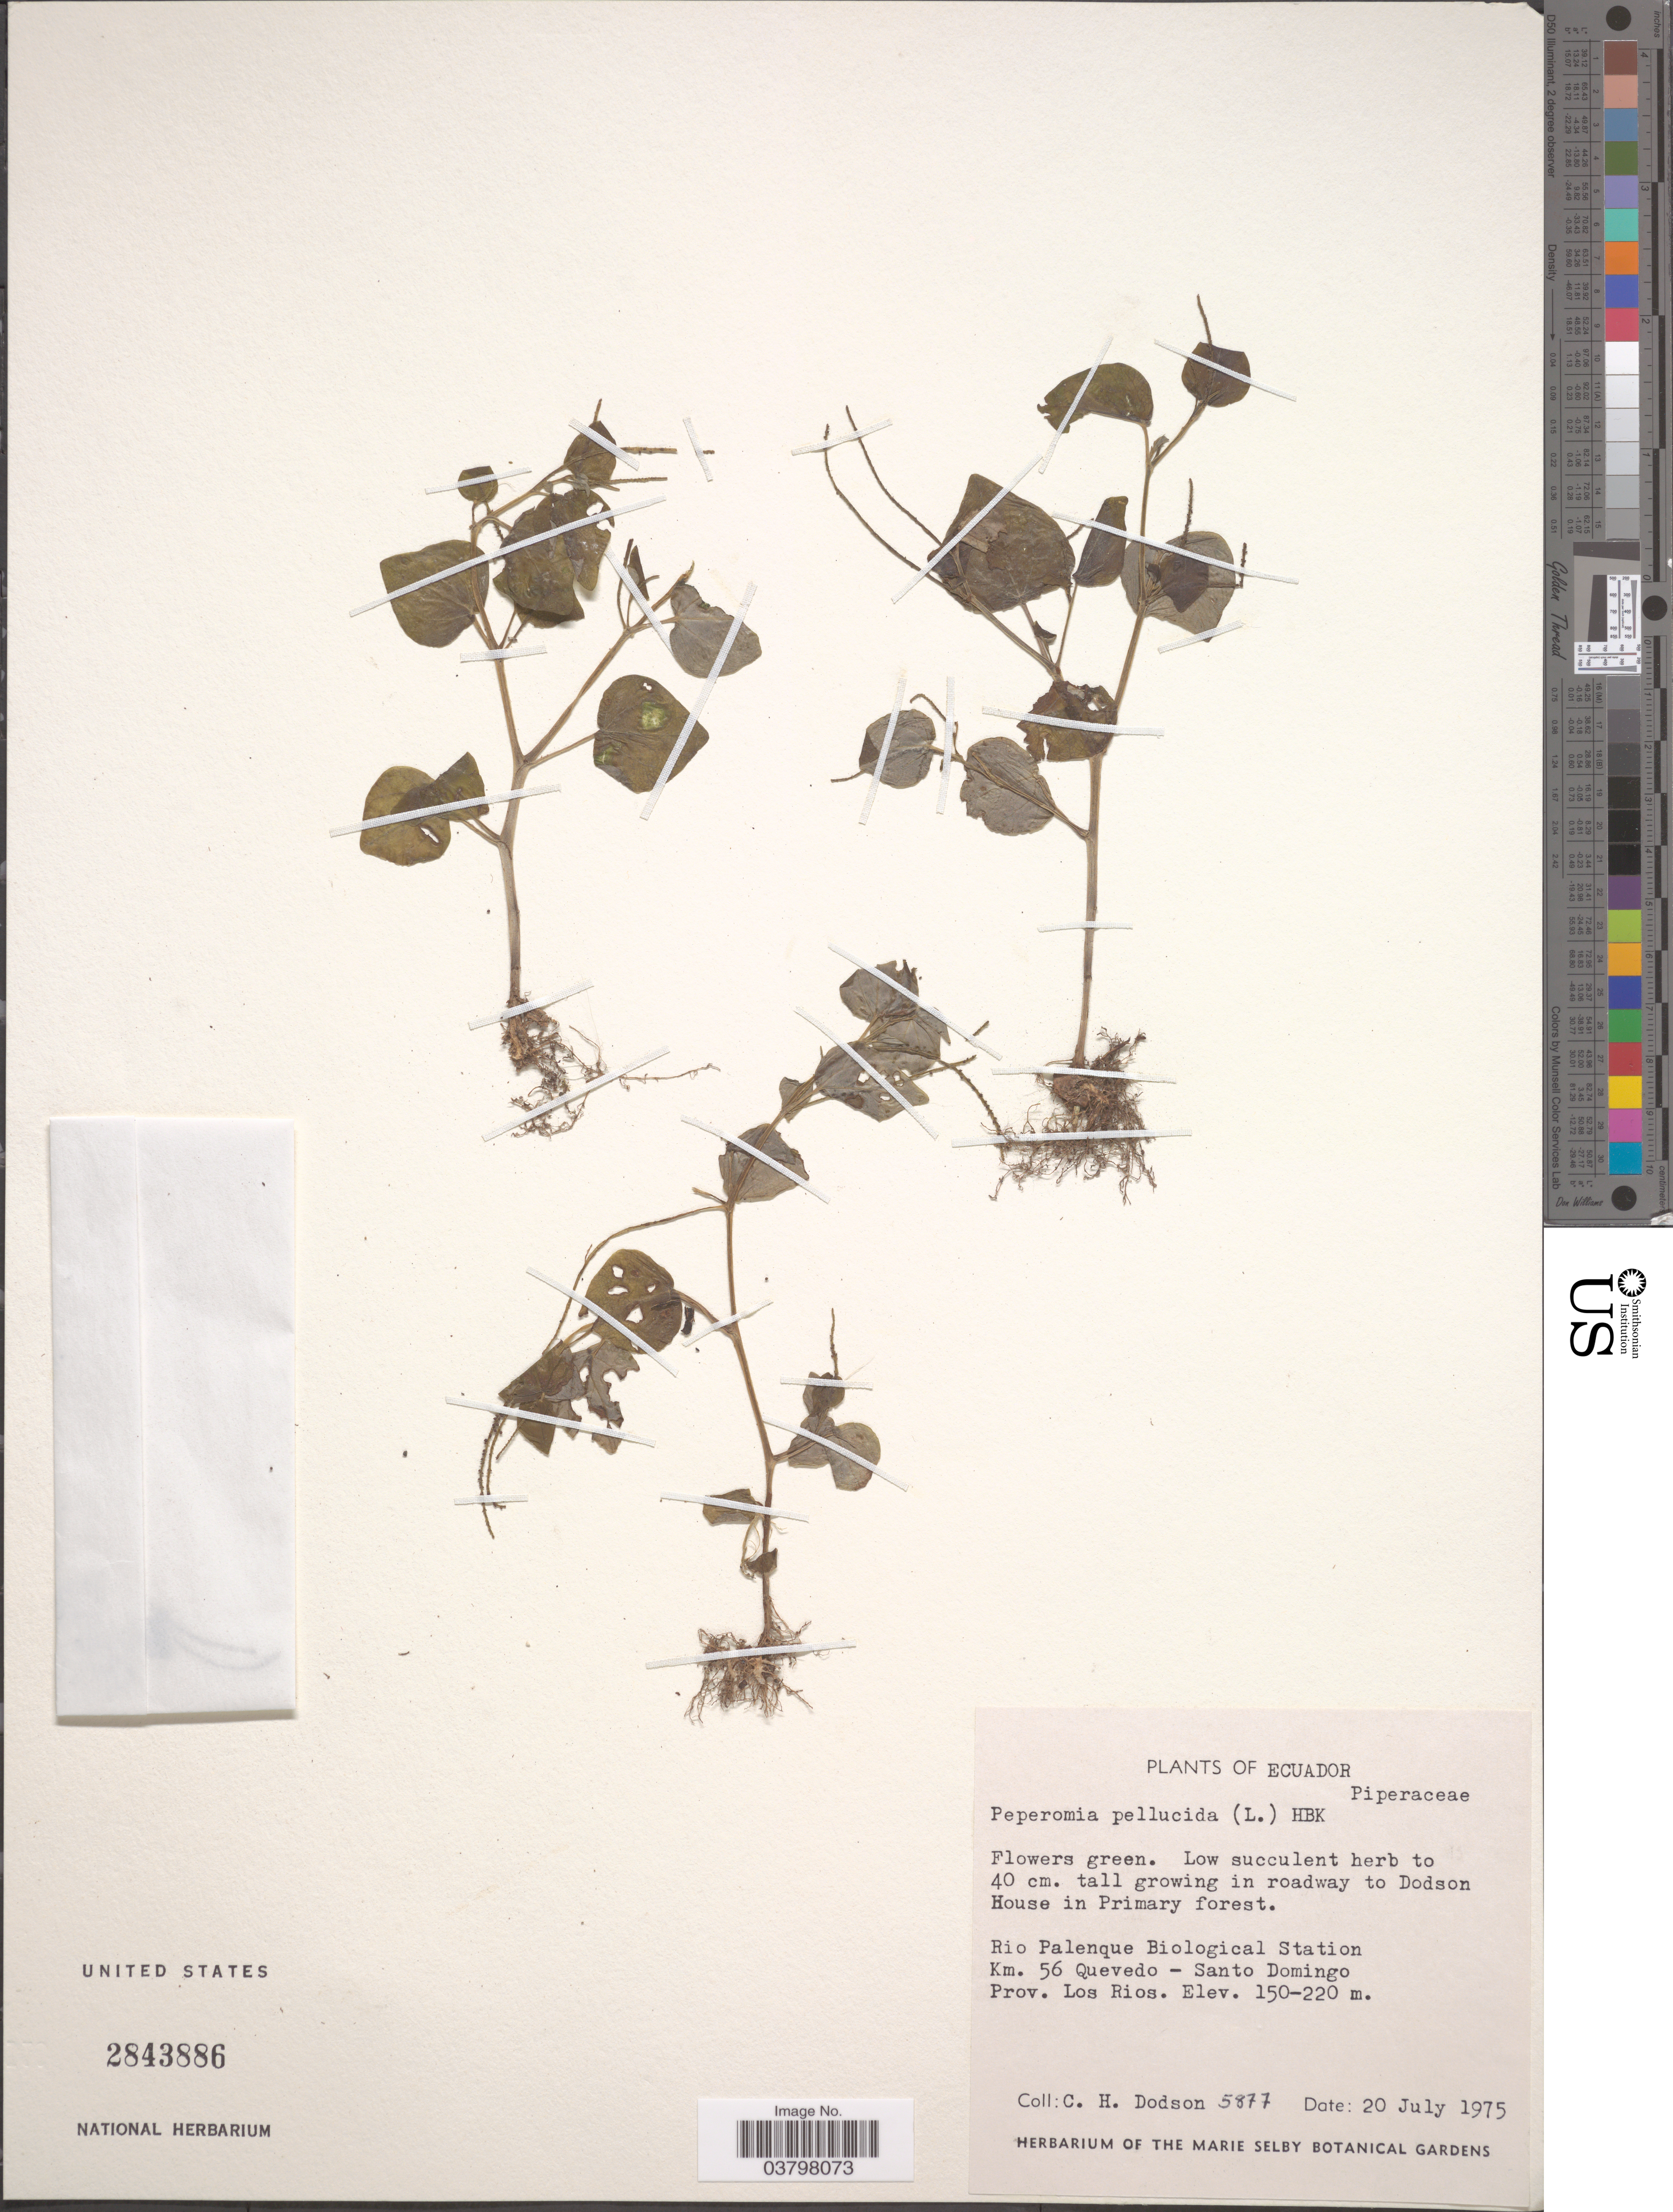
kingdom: Plantae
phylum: Tracheophyta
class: Magnoliopsida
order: Piperales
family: Piperaceae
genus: Peperomia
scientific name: Peperomia pellucida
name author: (L.) Kunth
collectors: C. H. Dodson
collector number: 5877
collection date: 1975-07-20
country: Ecuador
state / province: Los Ríos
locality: In roadway to Dodson House in Primary forest. Rio Palenque Biological Station Km. 56 Quevedo - Santo Domingo.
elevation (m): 150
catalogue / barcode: US 2843886